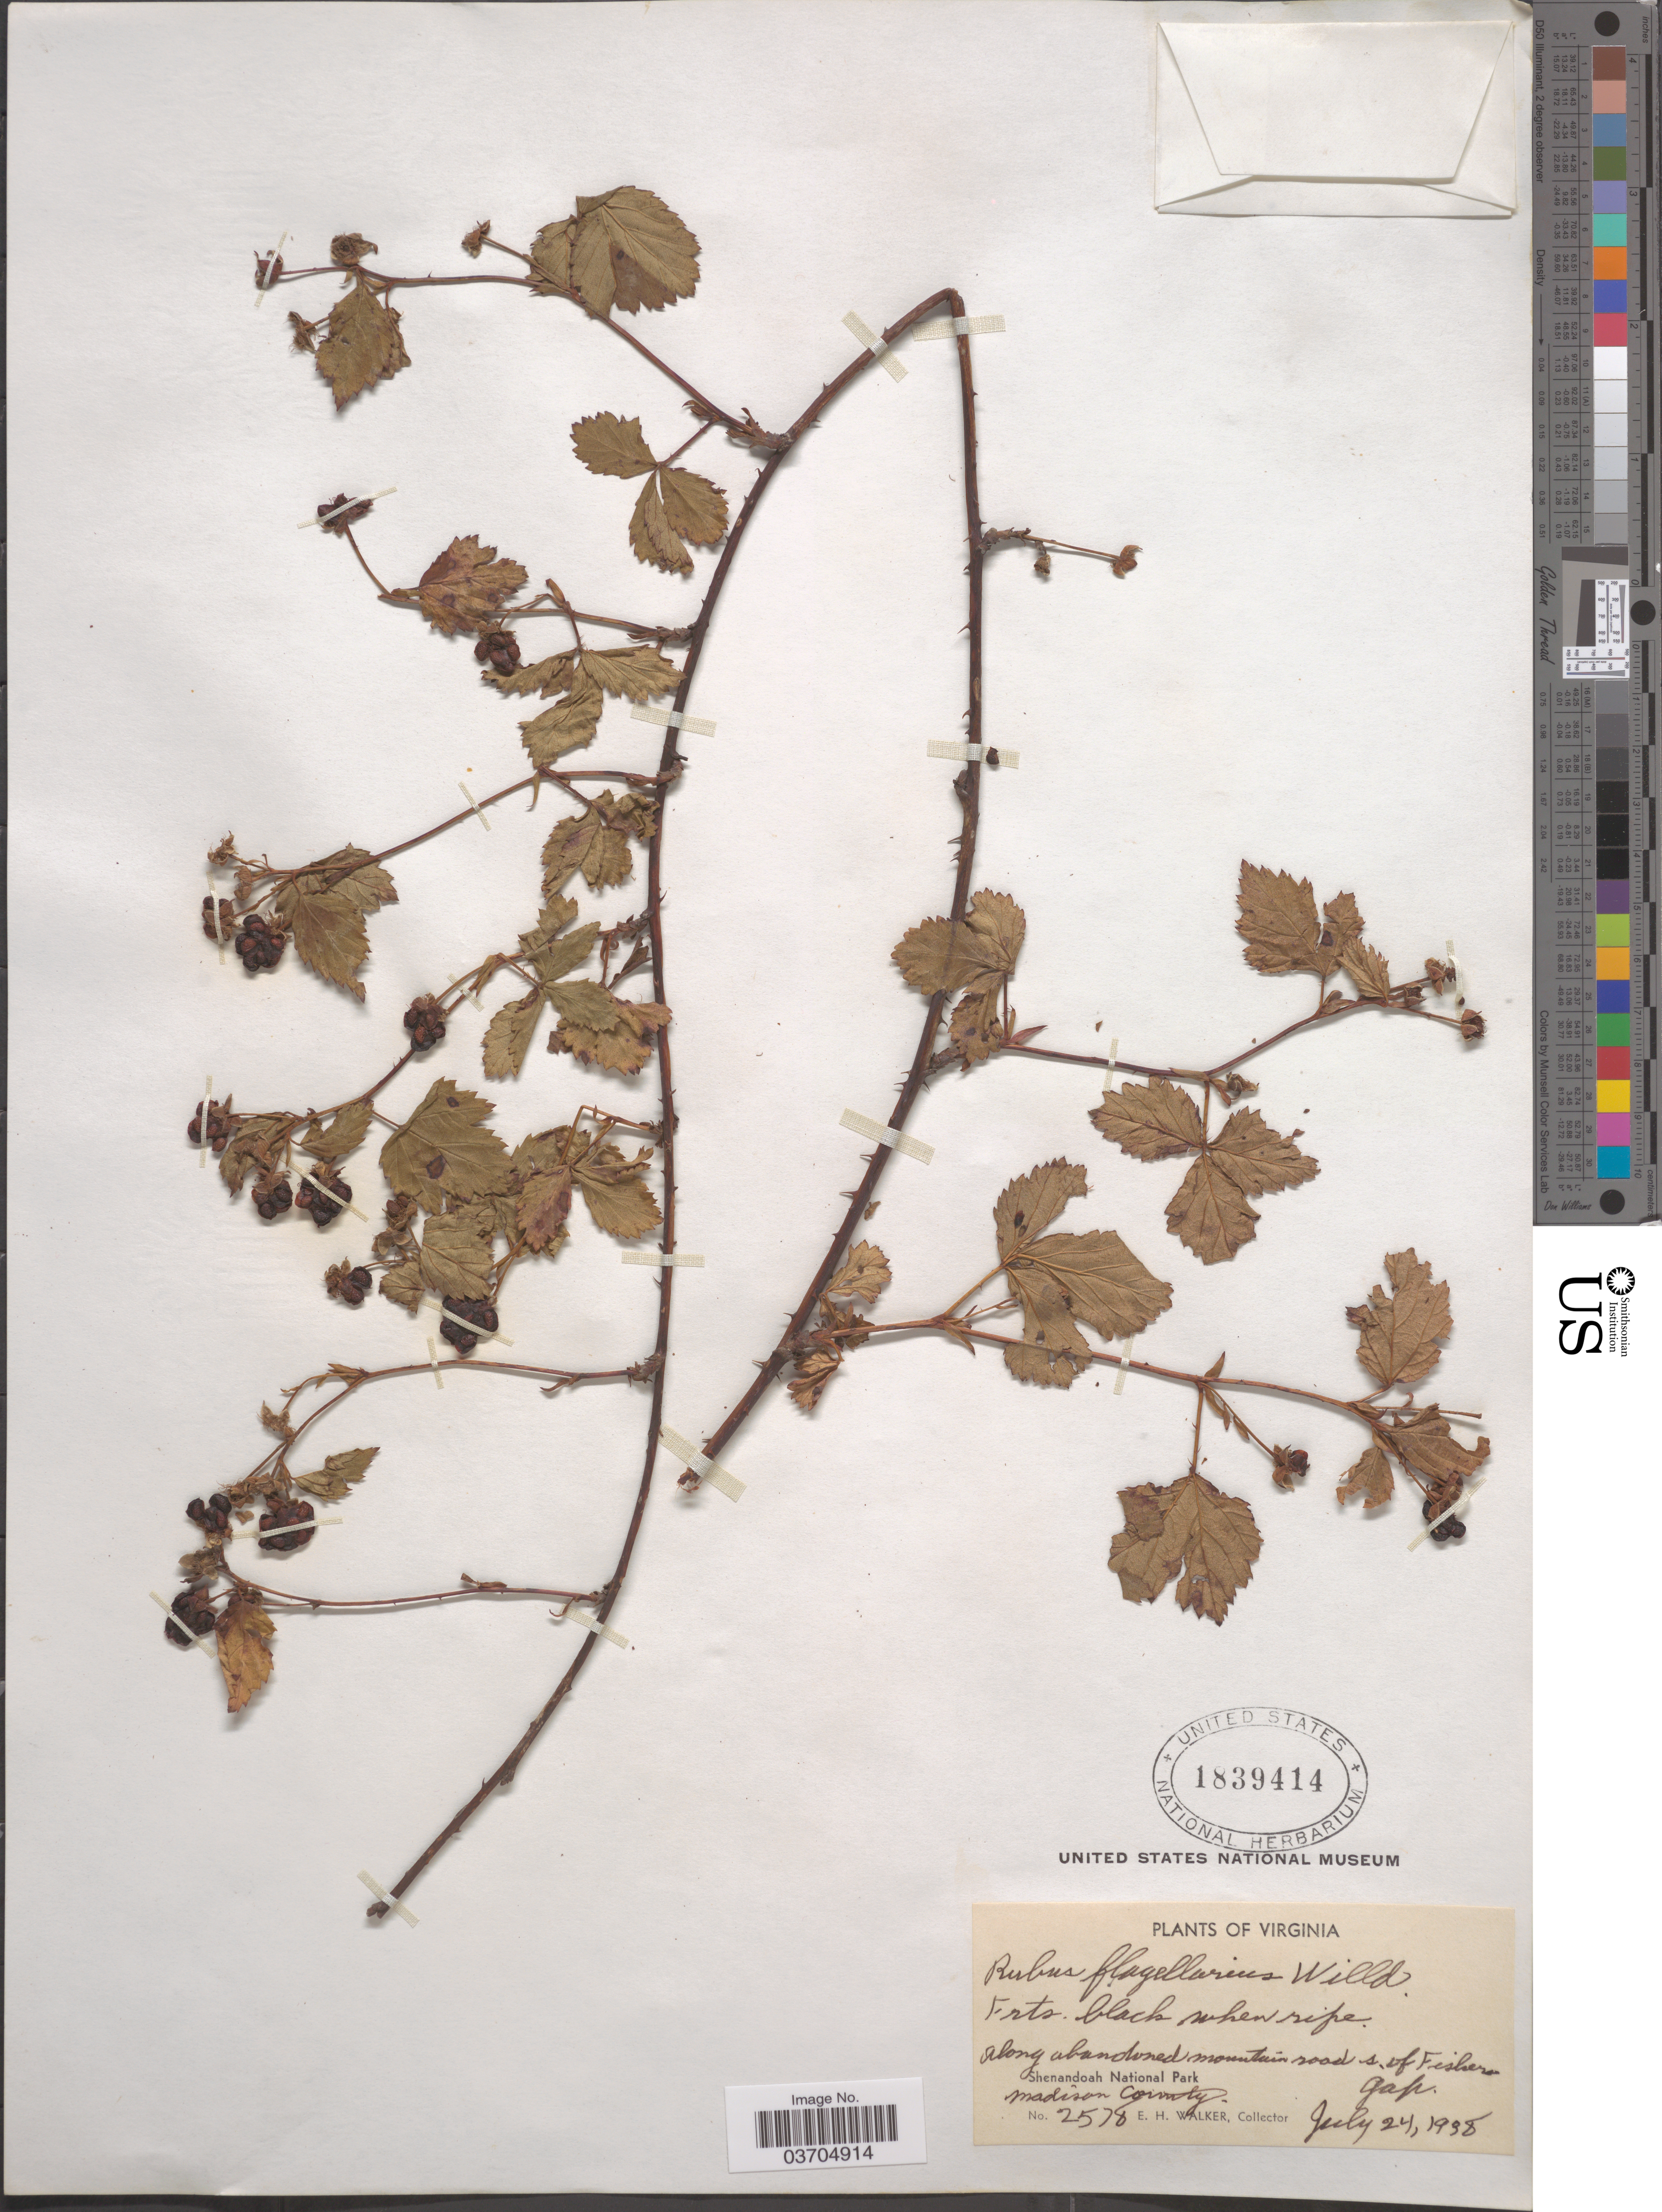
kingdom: Plantae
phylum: Tracheophyta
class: Magnoliopsida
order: Rosales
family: Rosaceae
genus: Rubus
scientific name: Rubus flagellaris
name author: Willd.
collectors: E. H. Walker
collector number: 2578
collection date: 1938-07-24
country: United States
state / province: Virginia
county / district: Madison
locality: Along abandoned mountain road s. of Fishers Gap. Shenandoah National Park. Madison County.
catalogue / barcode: US 1839414